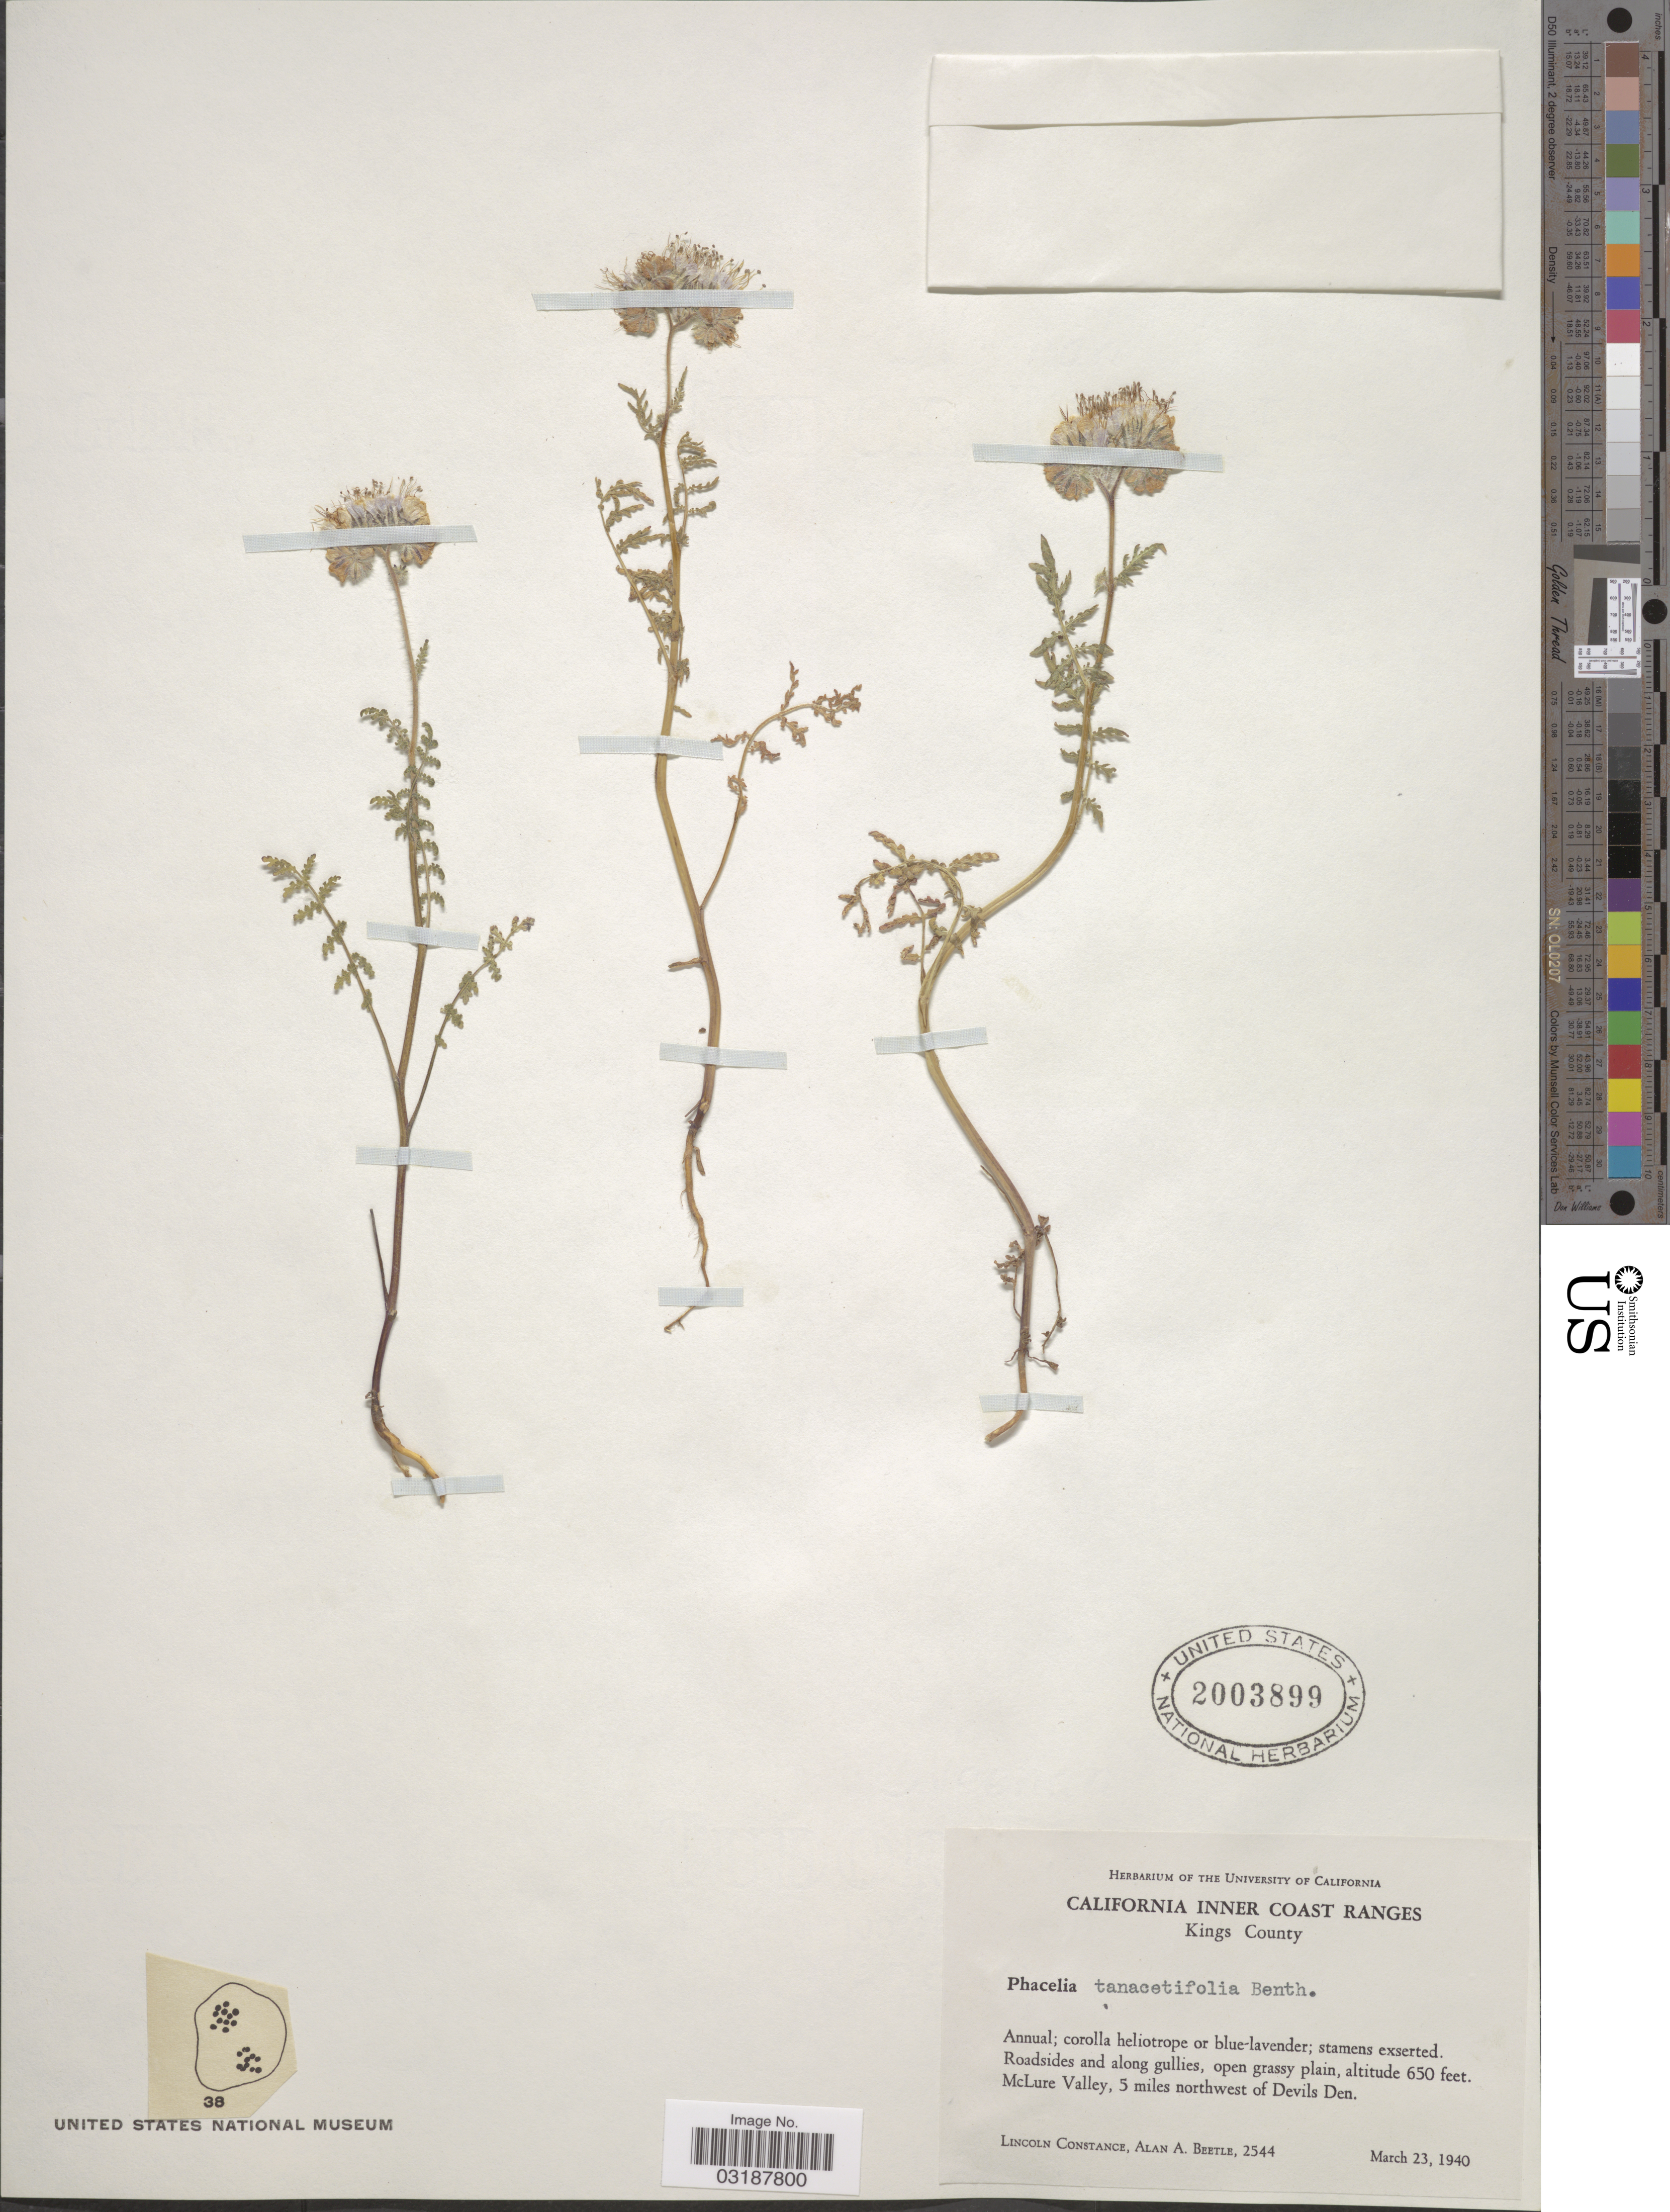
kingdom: Plantae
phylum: Tracheophyta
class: Magnoliopsida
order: Boraginales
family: Hydrophyllaceae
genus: Phacelia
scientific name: Phacelia tanacetifolia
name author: Benth.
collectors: L. Constance & A. A. Beetle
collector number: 2544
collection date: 1940-03-23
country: United States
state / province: California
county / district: Kings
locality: California Inner Coast Ranges, Kings County, McLure Valley, 5 miles northwest of Devils Den.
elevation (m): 198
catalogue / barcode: US 2003899